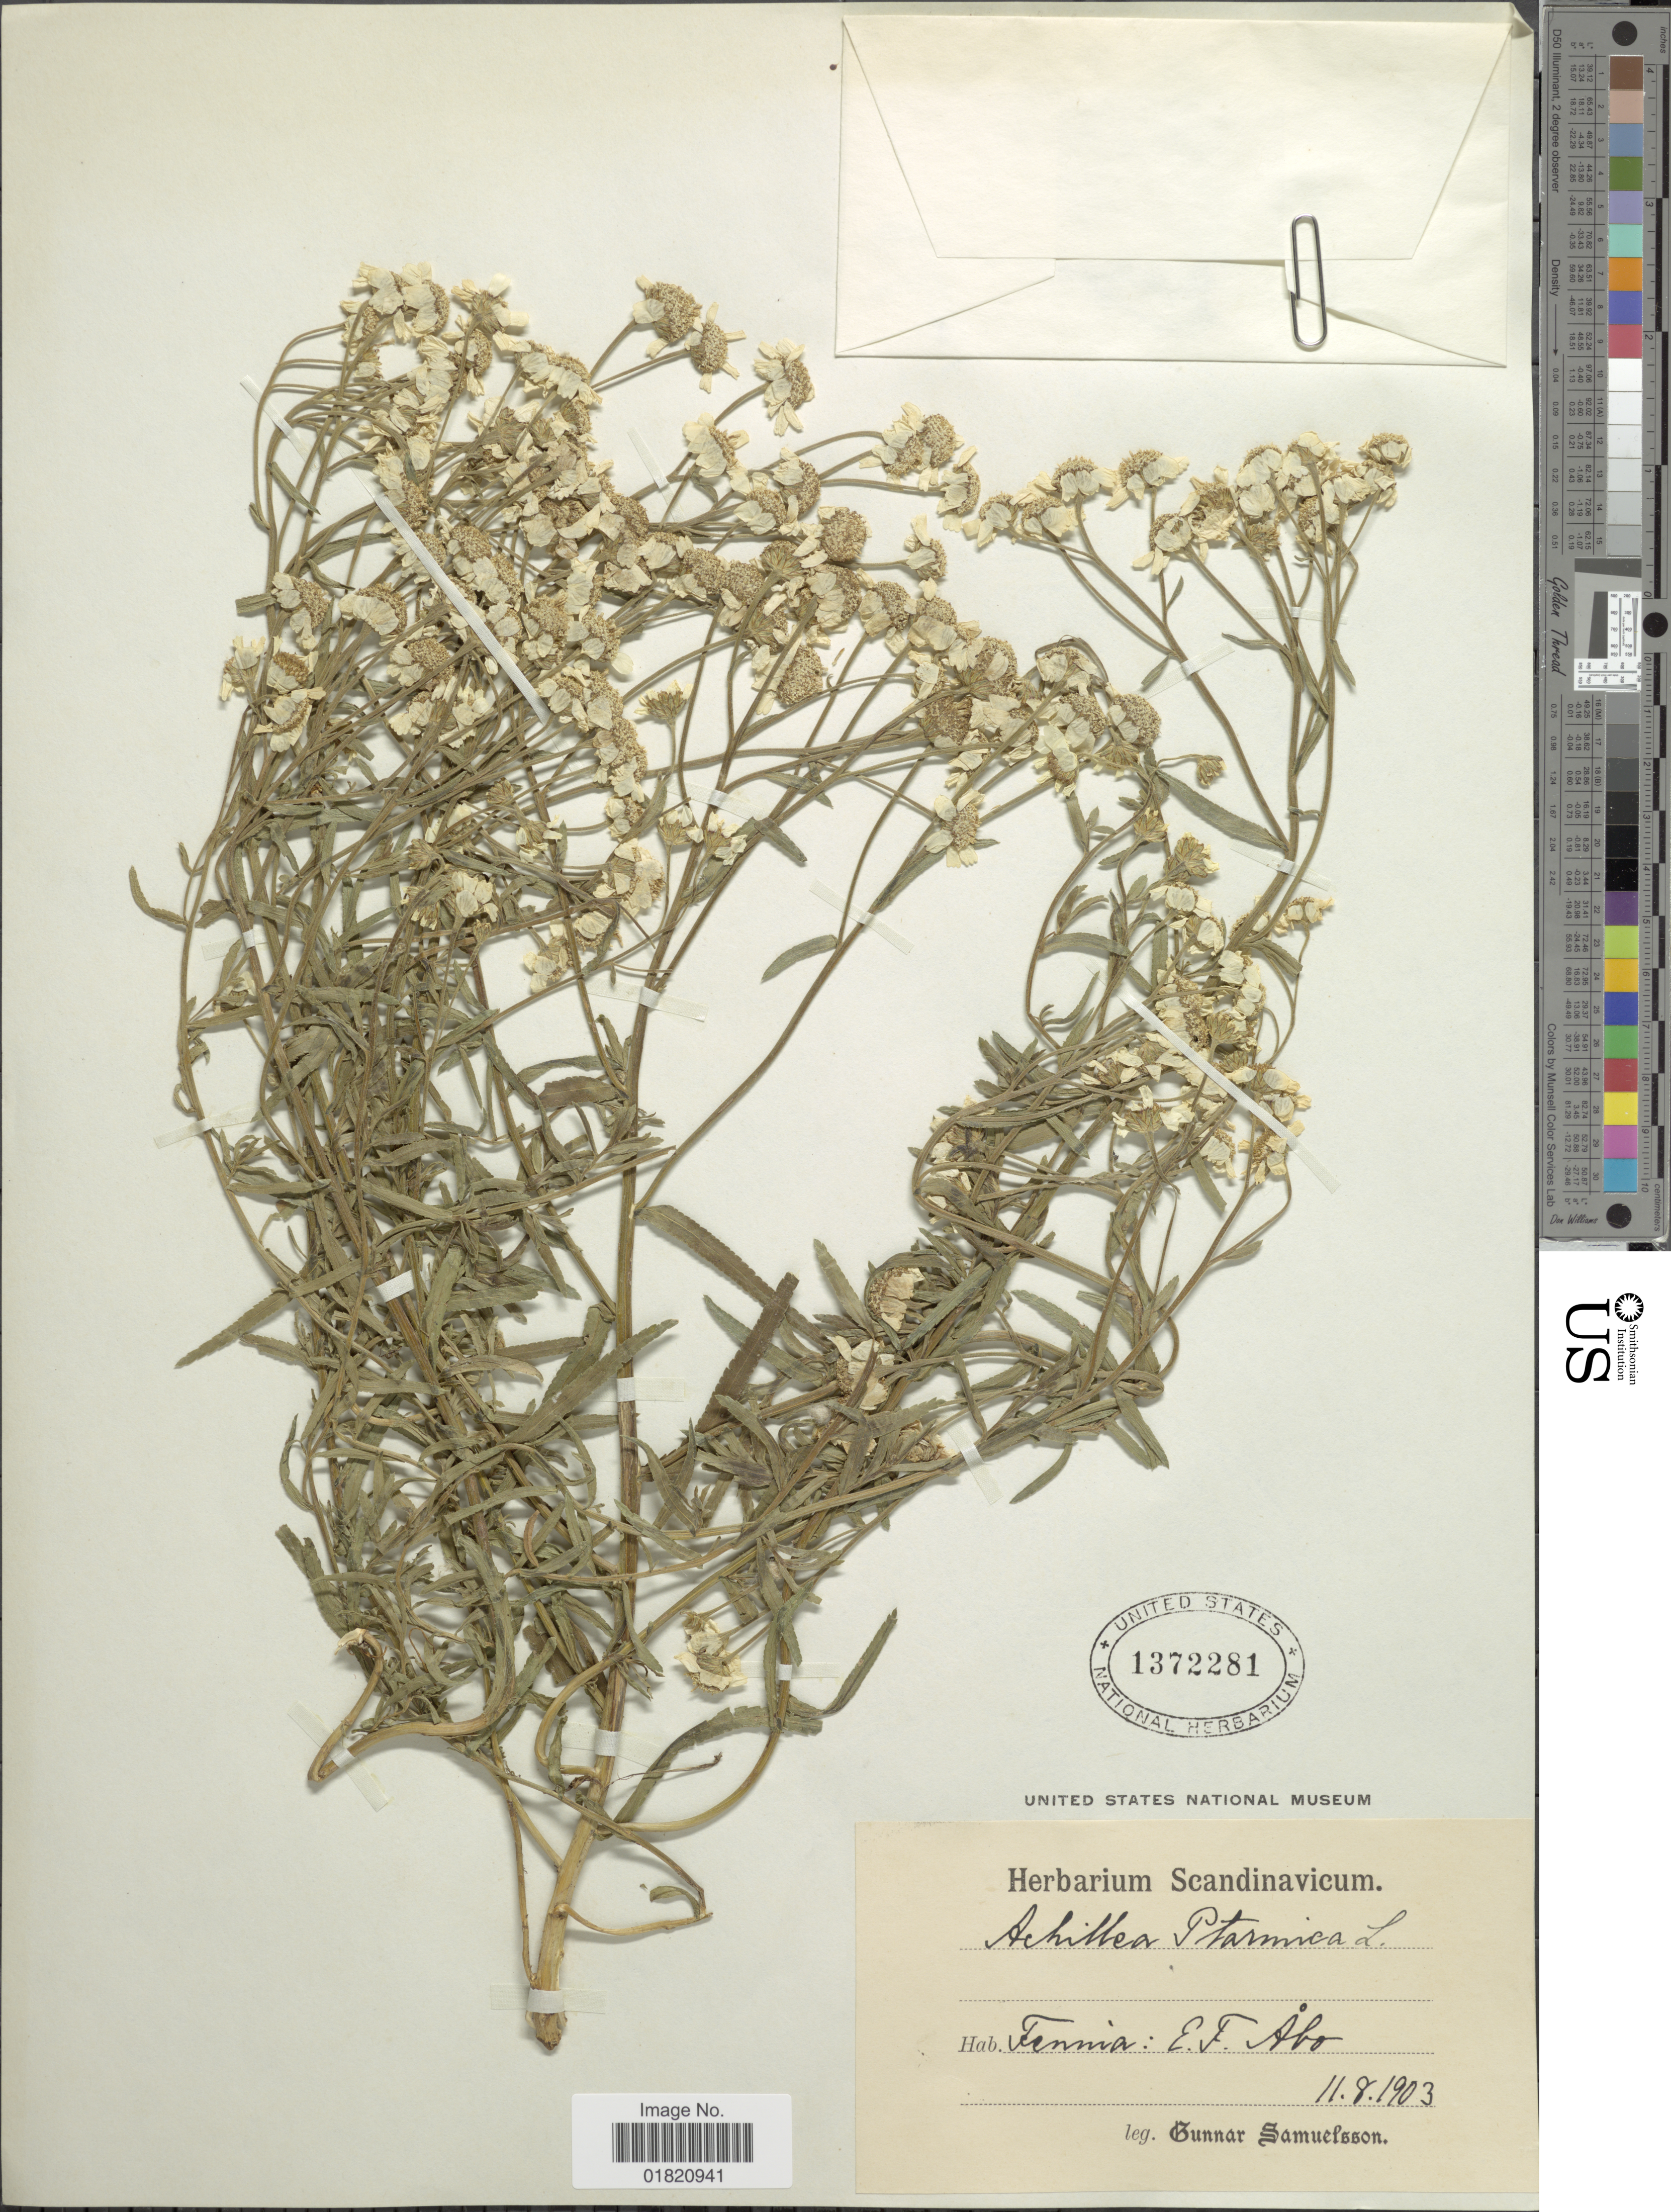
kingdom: Plantae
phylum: Tracheophyta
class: Magnoliopsida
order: Asterales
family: Asteraceae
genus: Achillea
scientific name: Achillea ptarmica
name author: L.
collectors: G. Samuelsson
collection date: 1903-08-11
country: Finland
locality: E. F. Abo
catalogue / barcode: US 1372281